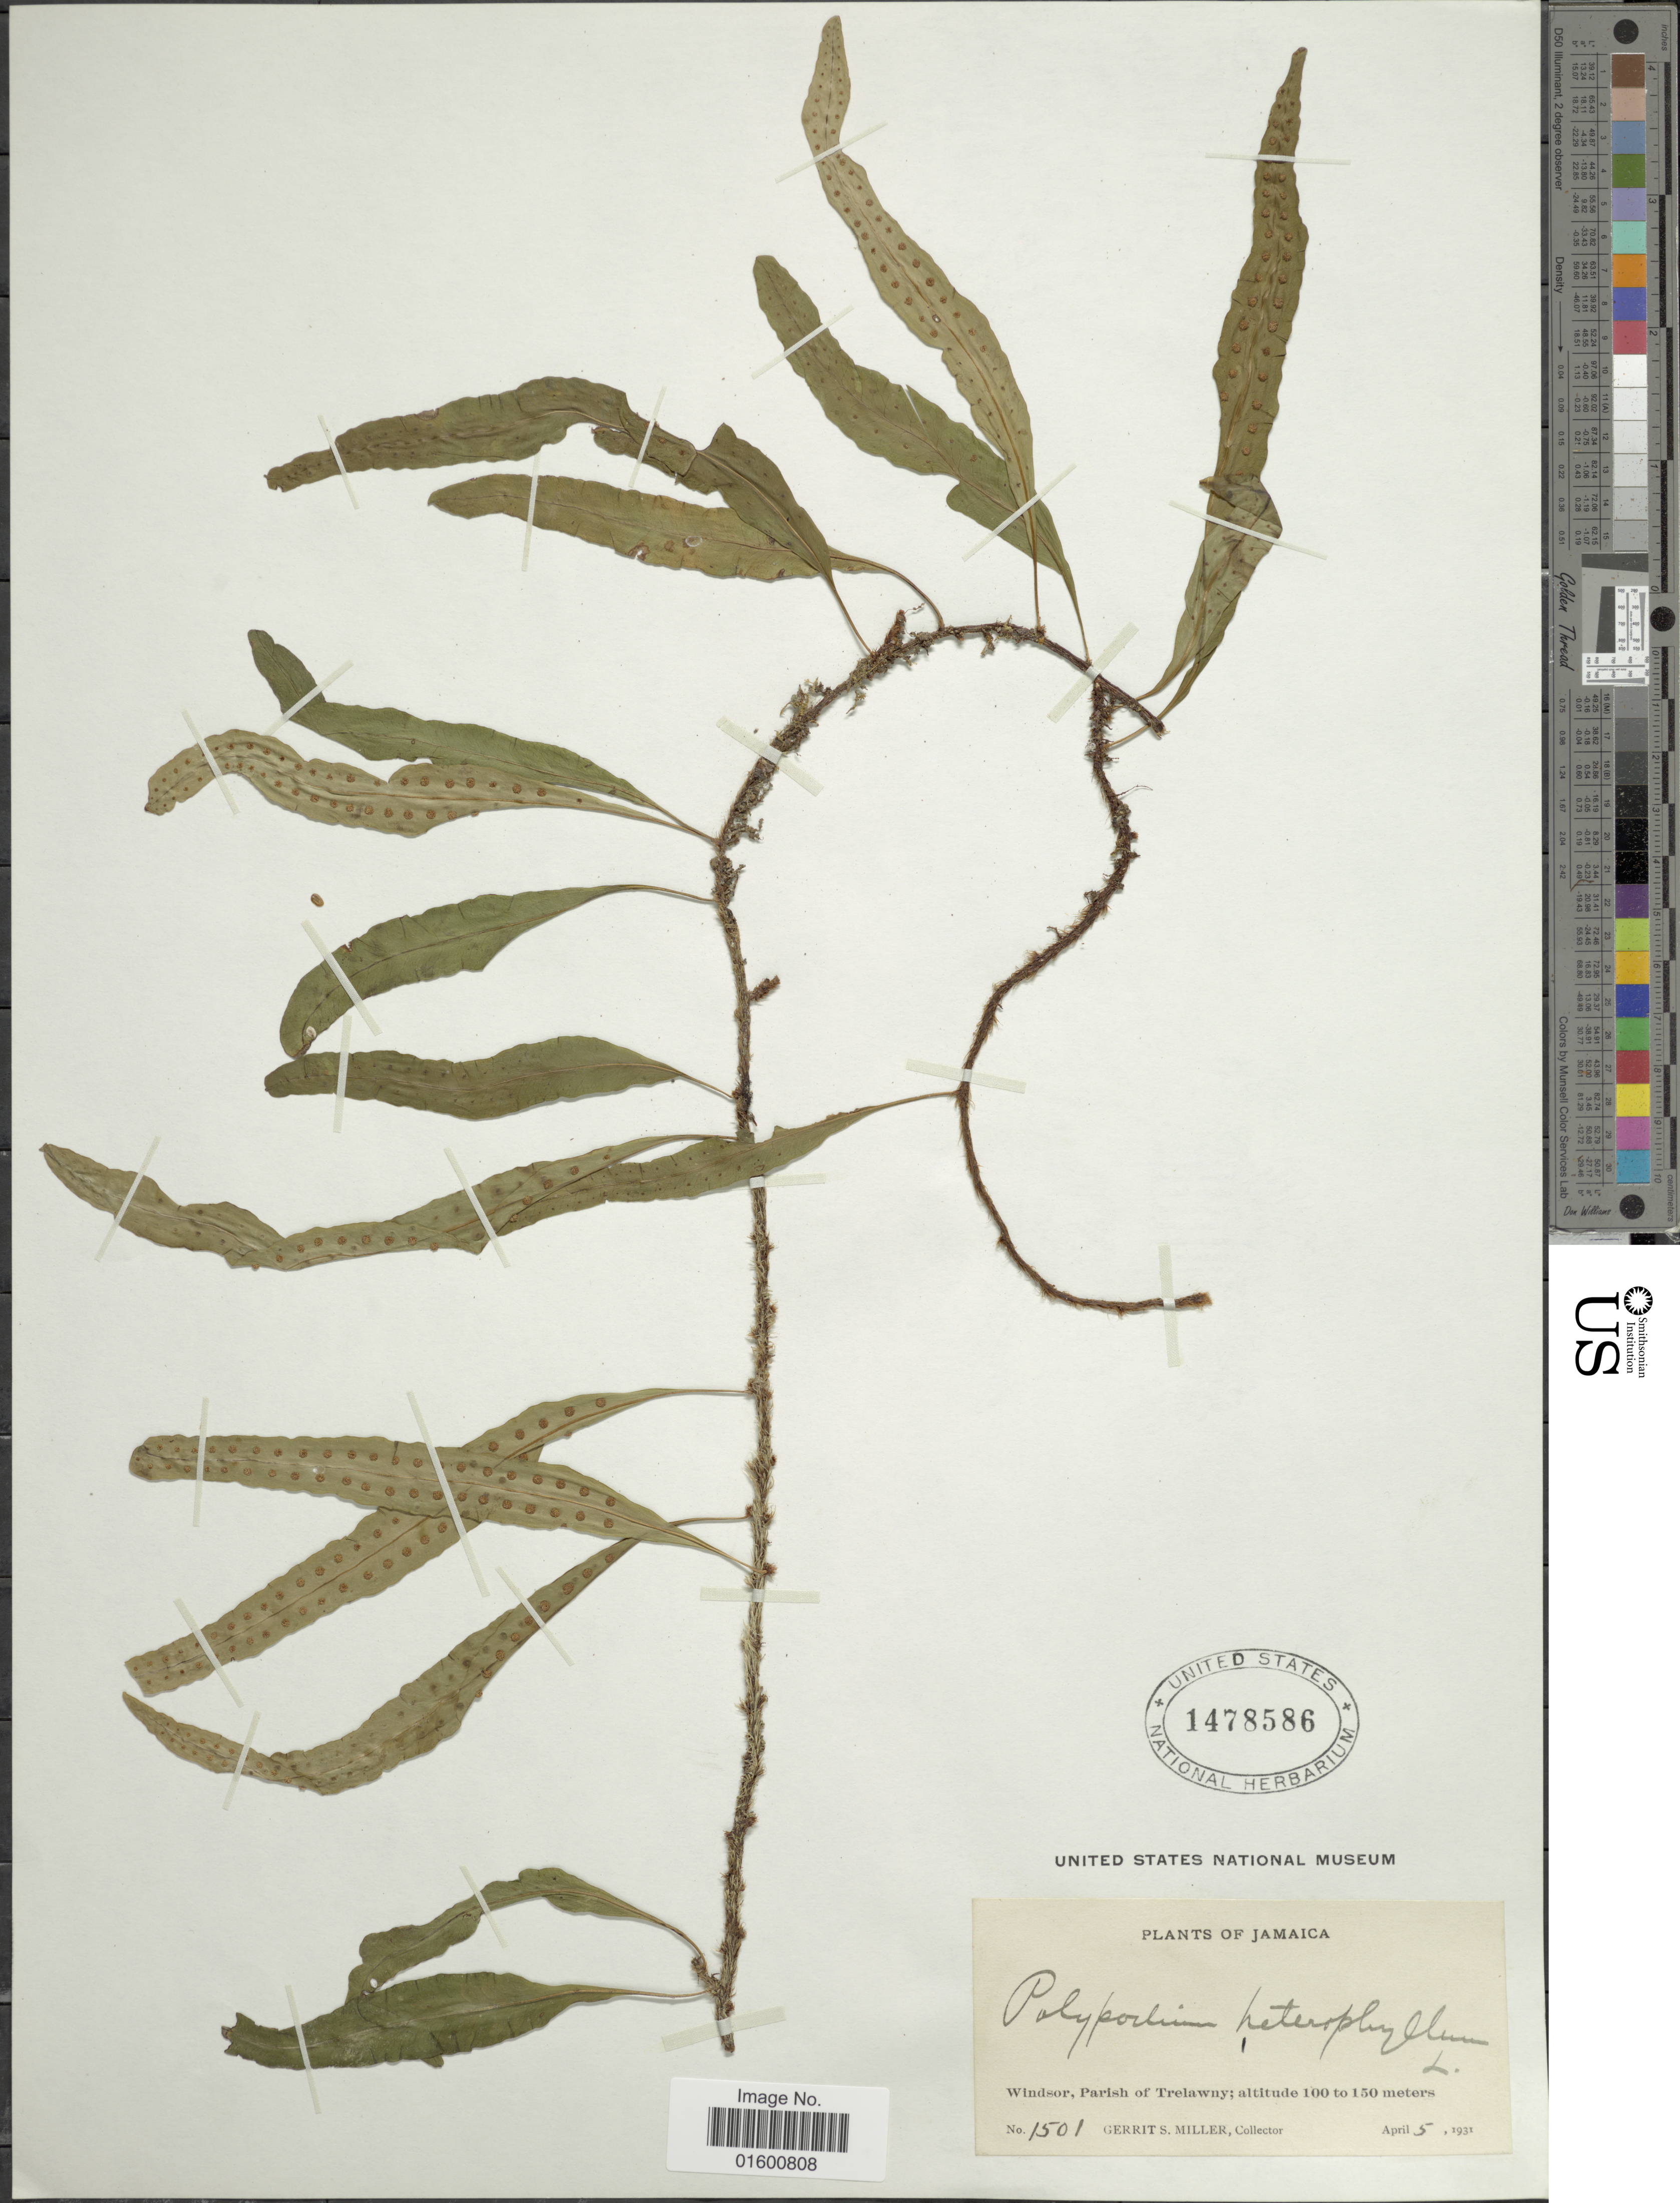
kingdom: Plantae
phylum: Tracheophyta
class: Polypodiopsida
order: Polypodiales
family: Polypodiaceae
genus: Microgramma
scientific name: Microgramma heterophylla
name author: (L.) Wherry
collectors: G. S. Miller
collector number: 1501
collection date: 1931-04-05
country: Jamaica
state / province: Trelawny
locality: Windsor, Parish of Trelawny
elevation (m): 100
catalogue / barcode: US 1478586